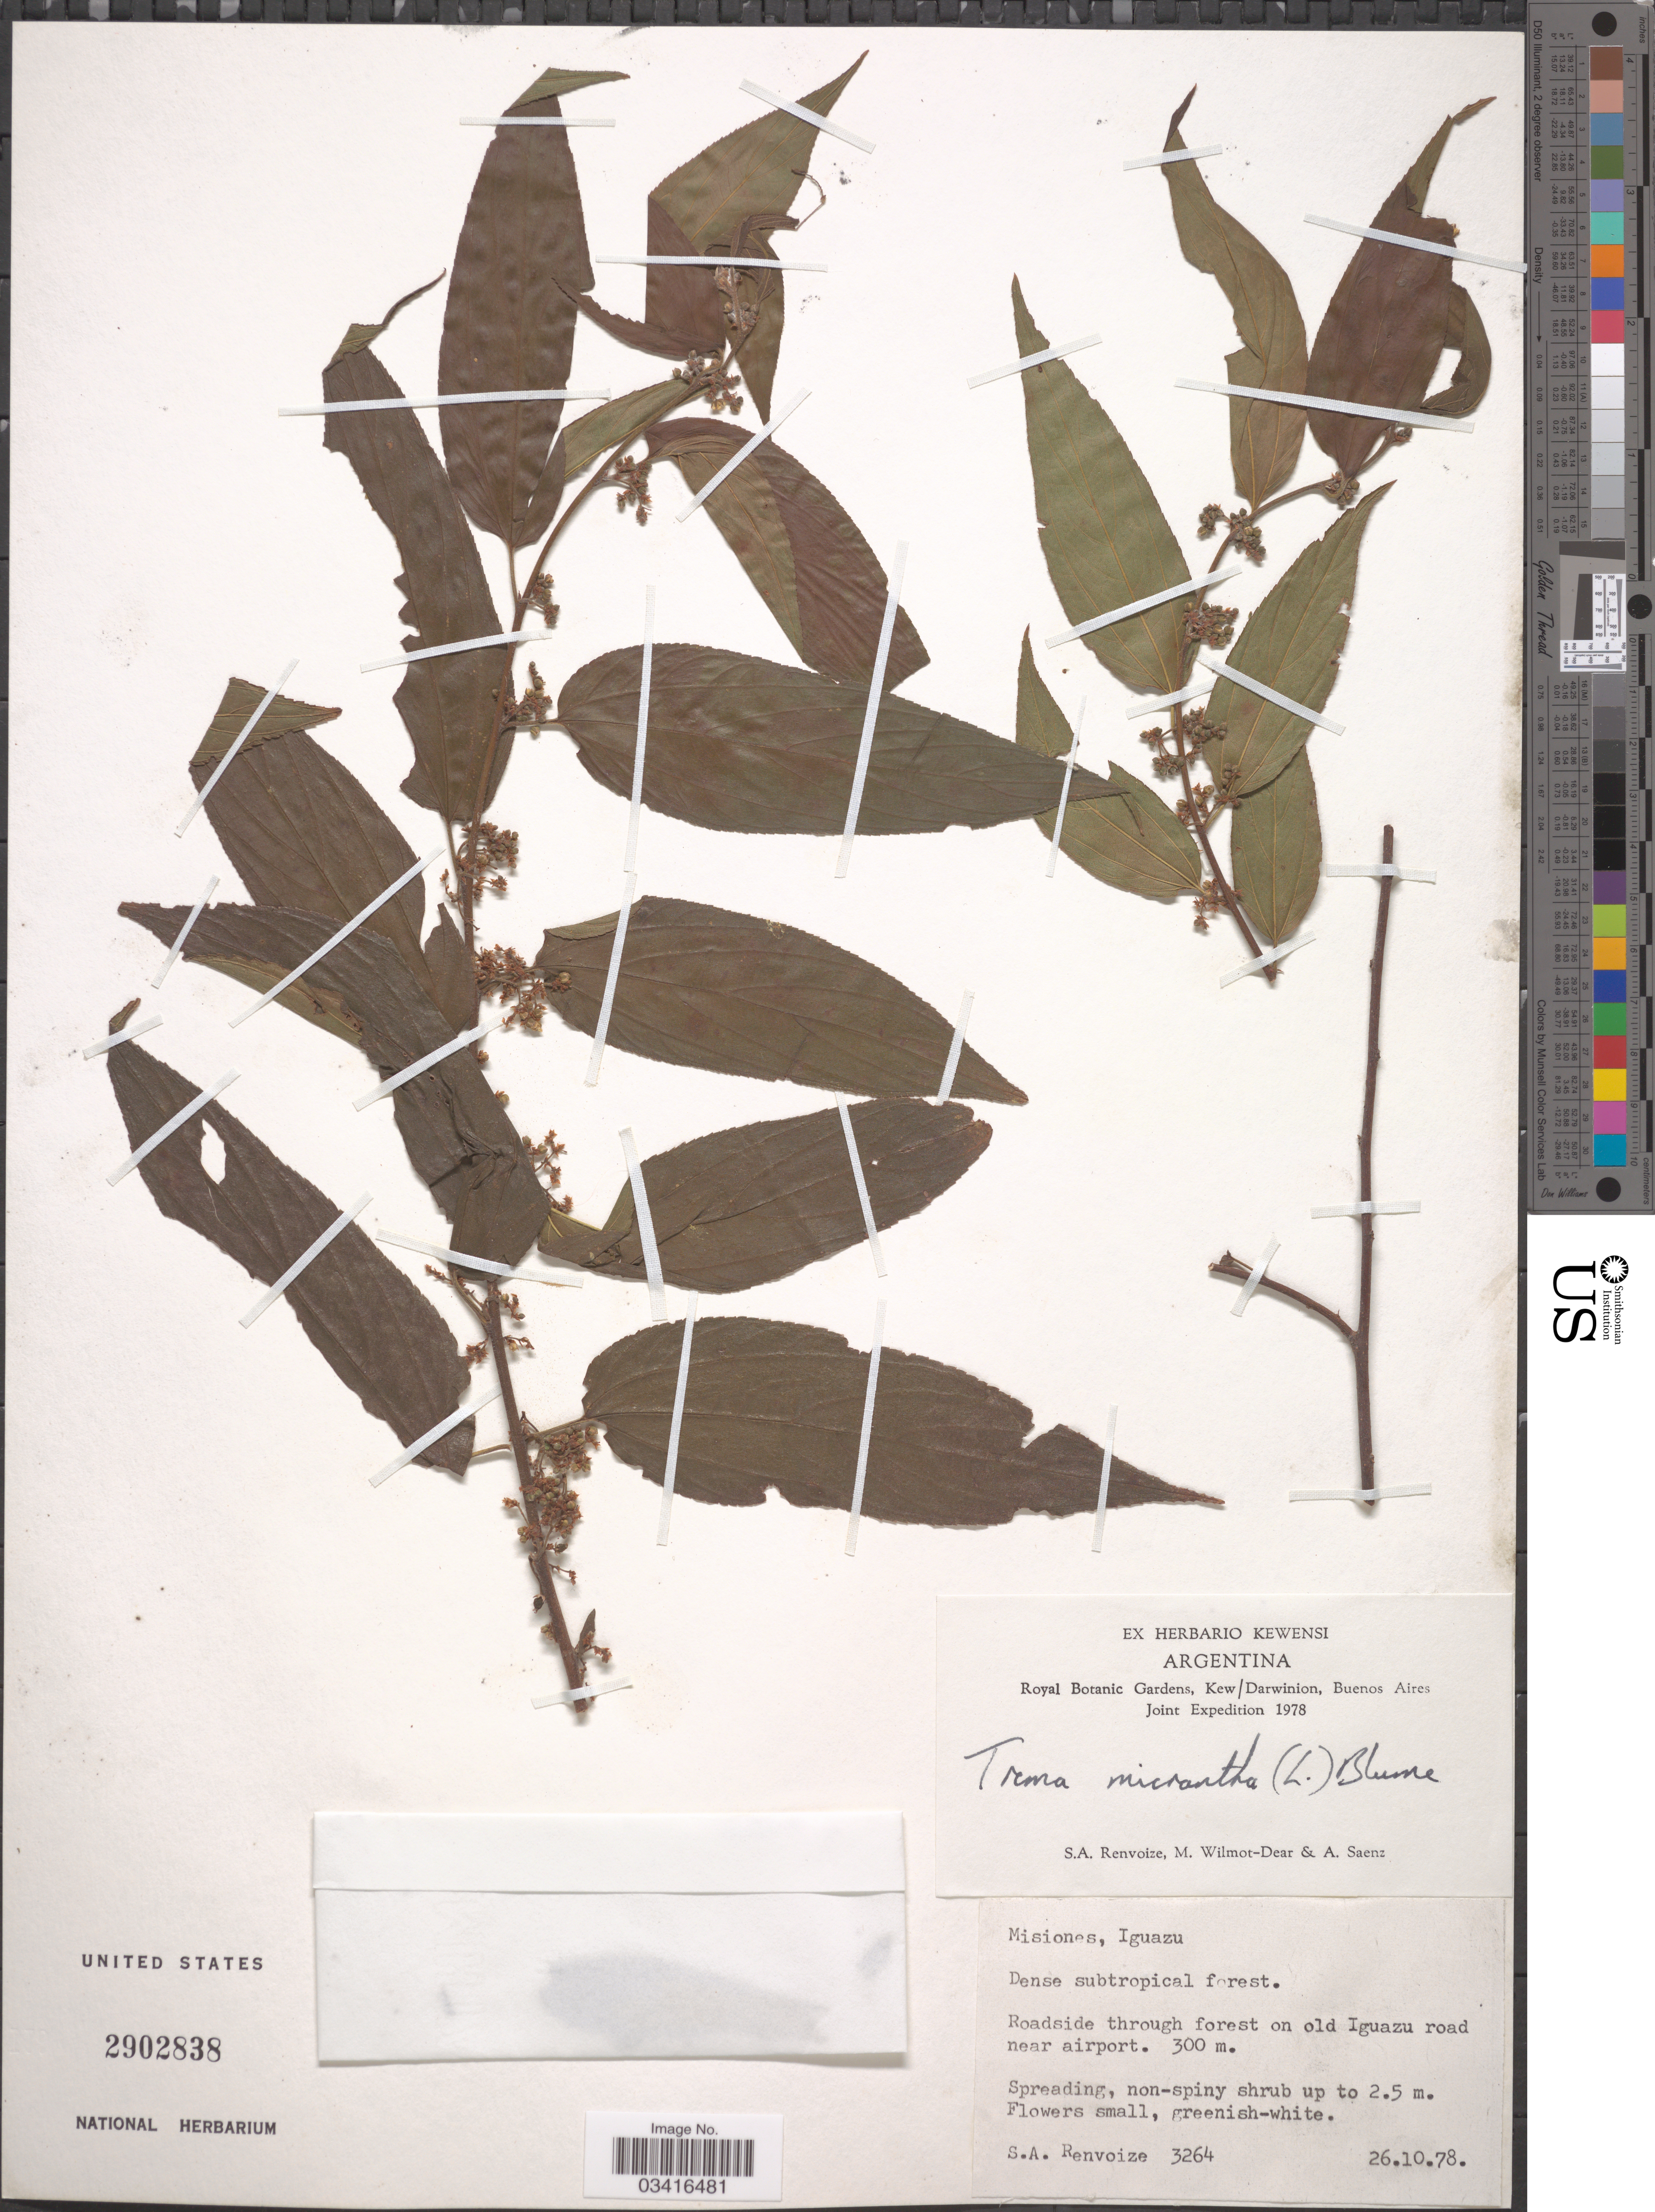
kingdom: Plantae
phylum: Tracheophyta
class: Magnoliopsida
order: Rosales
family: Cannabaceae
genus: Trema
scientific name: Trema micranthum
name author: (L.) Blume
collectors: S. A. Renvoize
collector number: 3264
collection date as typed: Transcribed d/m/y: 26/10/78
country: Argentina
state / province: Misiones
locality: Iguazu. Roadside through forest on old Iguazu road near airport.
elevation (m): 300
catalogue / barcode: US 2902938